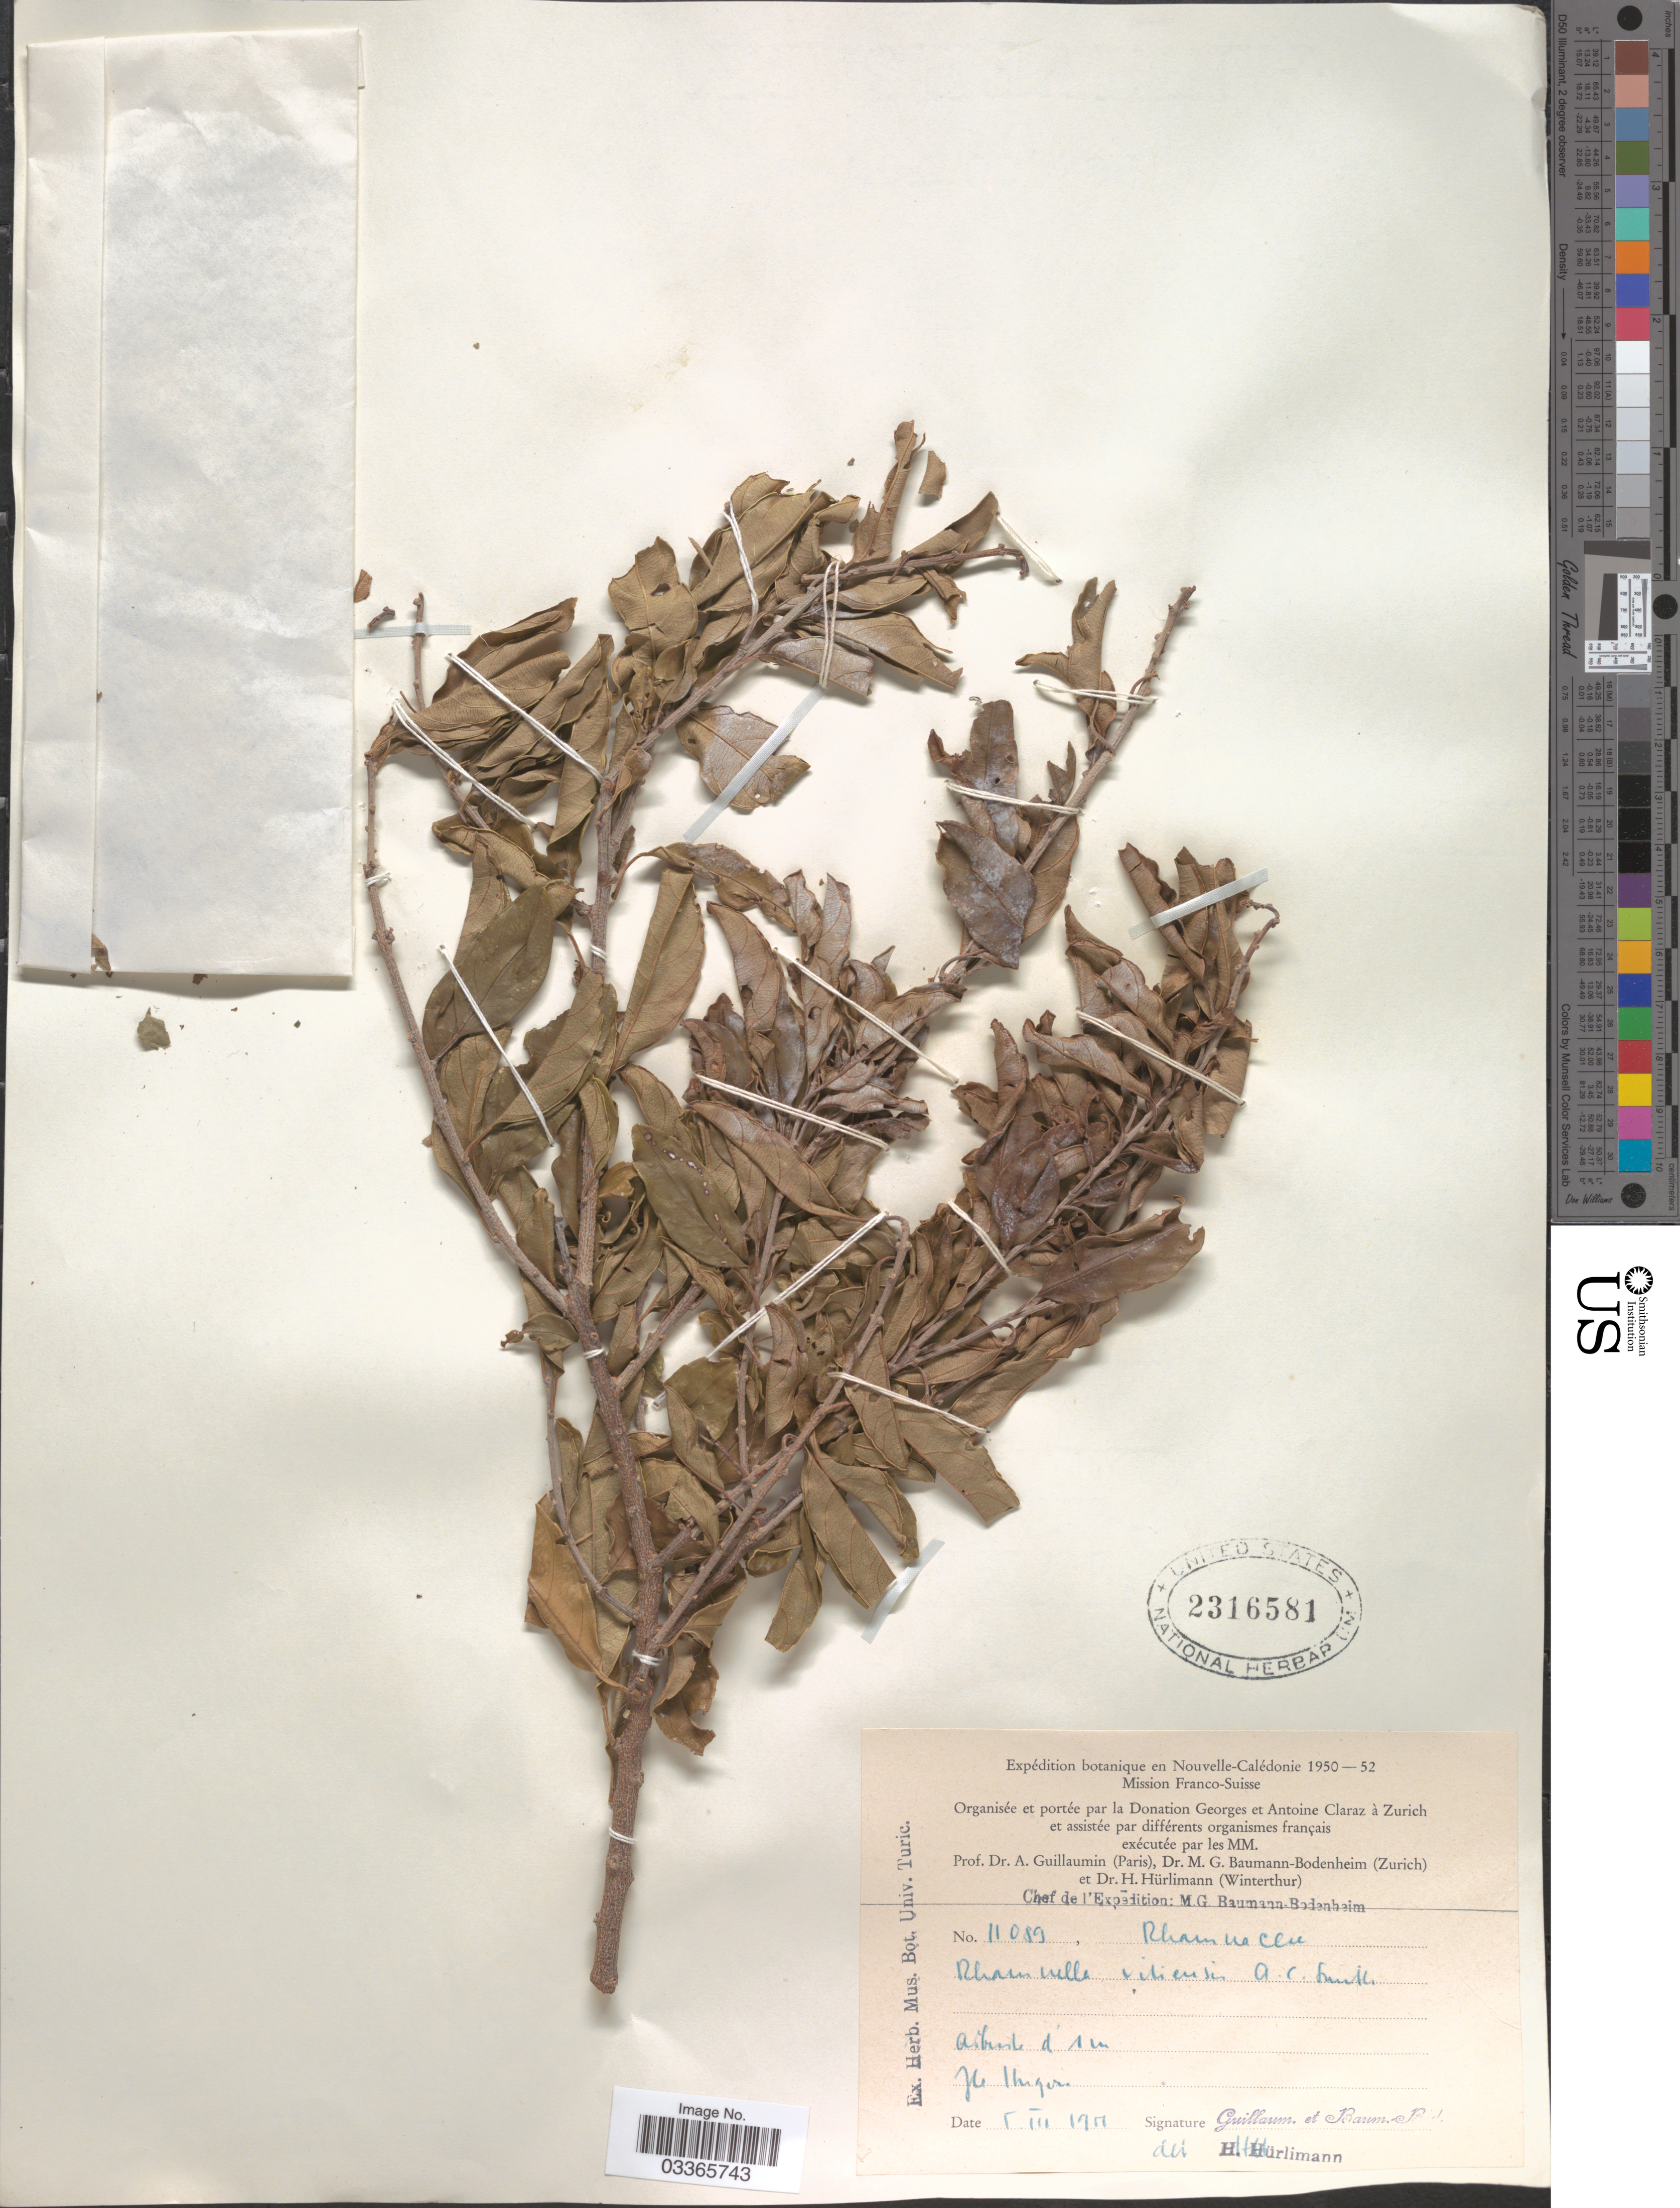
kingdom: Plantae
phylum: Tracheophyta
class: Magnoliopsida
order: Rosales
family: Rhamnaceae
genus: Rhamnella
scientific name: Rhamnella vitiensis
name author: (Benth.) A.C. Sm.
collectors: A. Guillaumin & M. G. Baumann-Bodenheim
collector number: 11089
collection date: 1950-03-05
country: New Caledonia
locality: He Higon. [interpreted]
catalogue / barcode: US 2316581